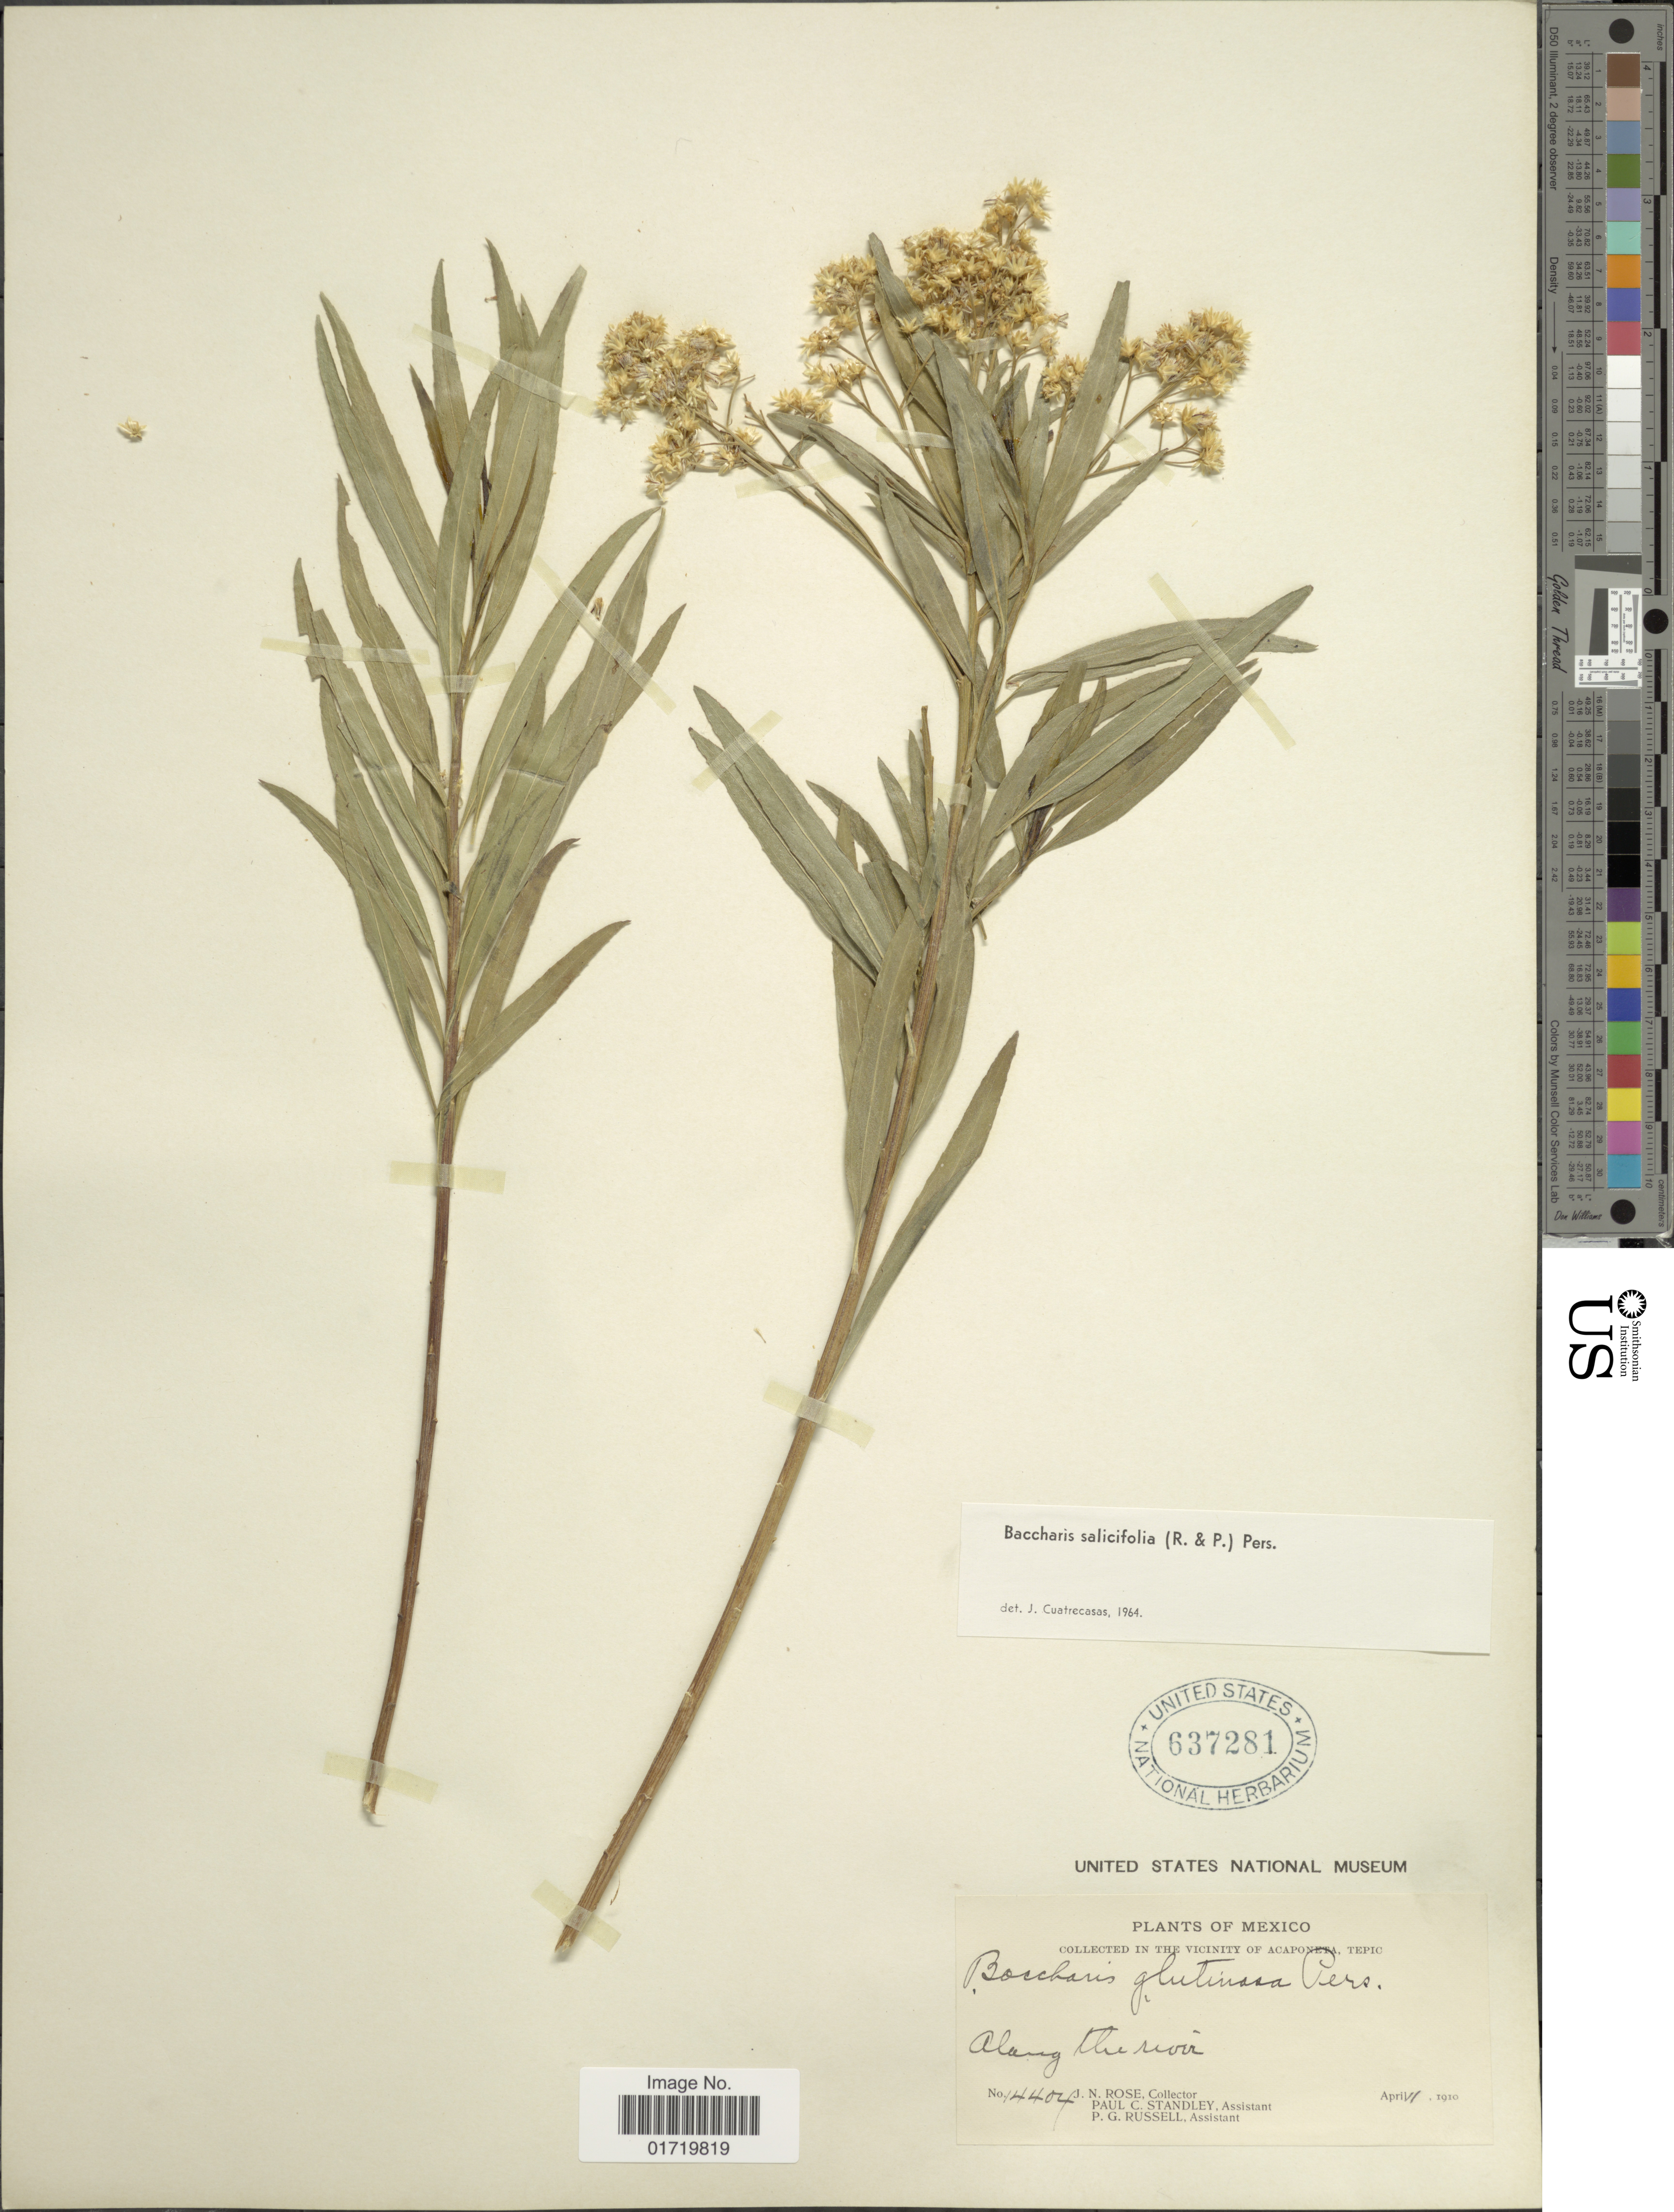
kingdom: Plantae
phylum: Tracheophyta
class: Magnoliopsida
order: Asterales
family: Asteraceae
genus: Baccharis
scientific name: Baccharis salicifolia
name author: (Ruiz & Pav.) Pers.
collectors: J. N. Rose, P. C. Standley & P. G. Russell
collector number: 14404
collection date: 1910-04-11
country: Mexico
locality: Vicinity of Acaponeta, Tepic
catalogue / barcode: US 637281